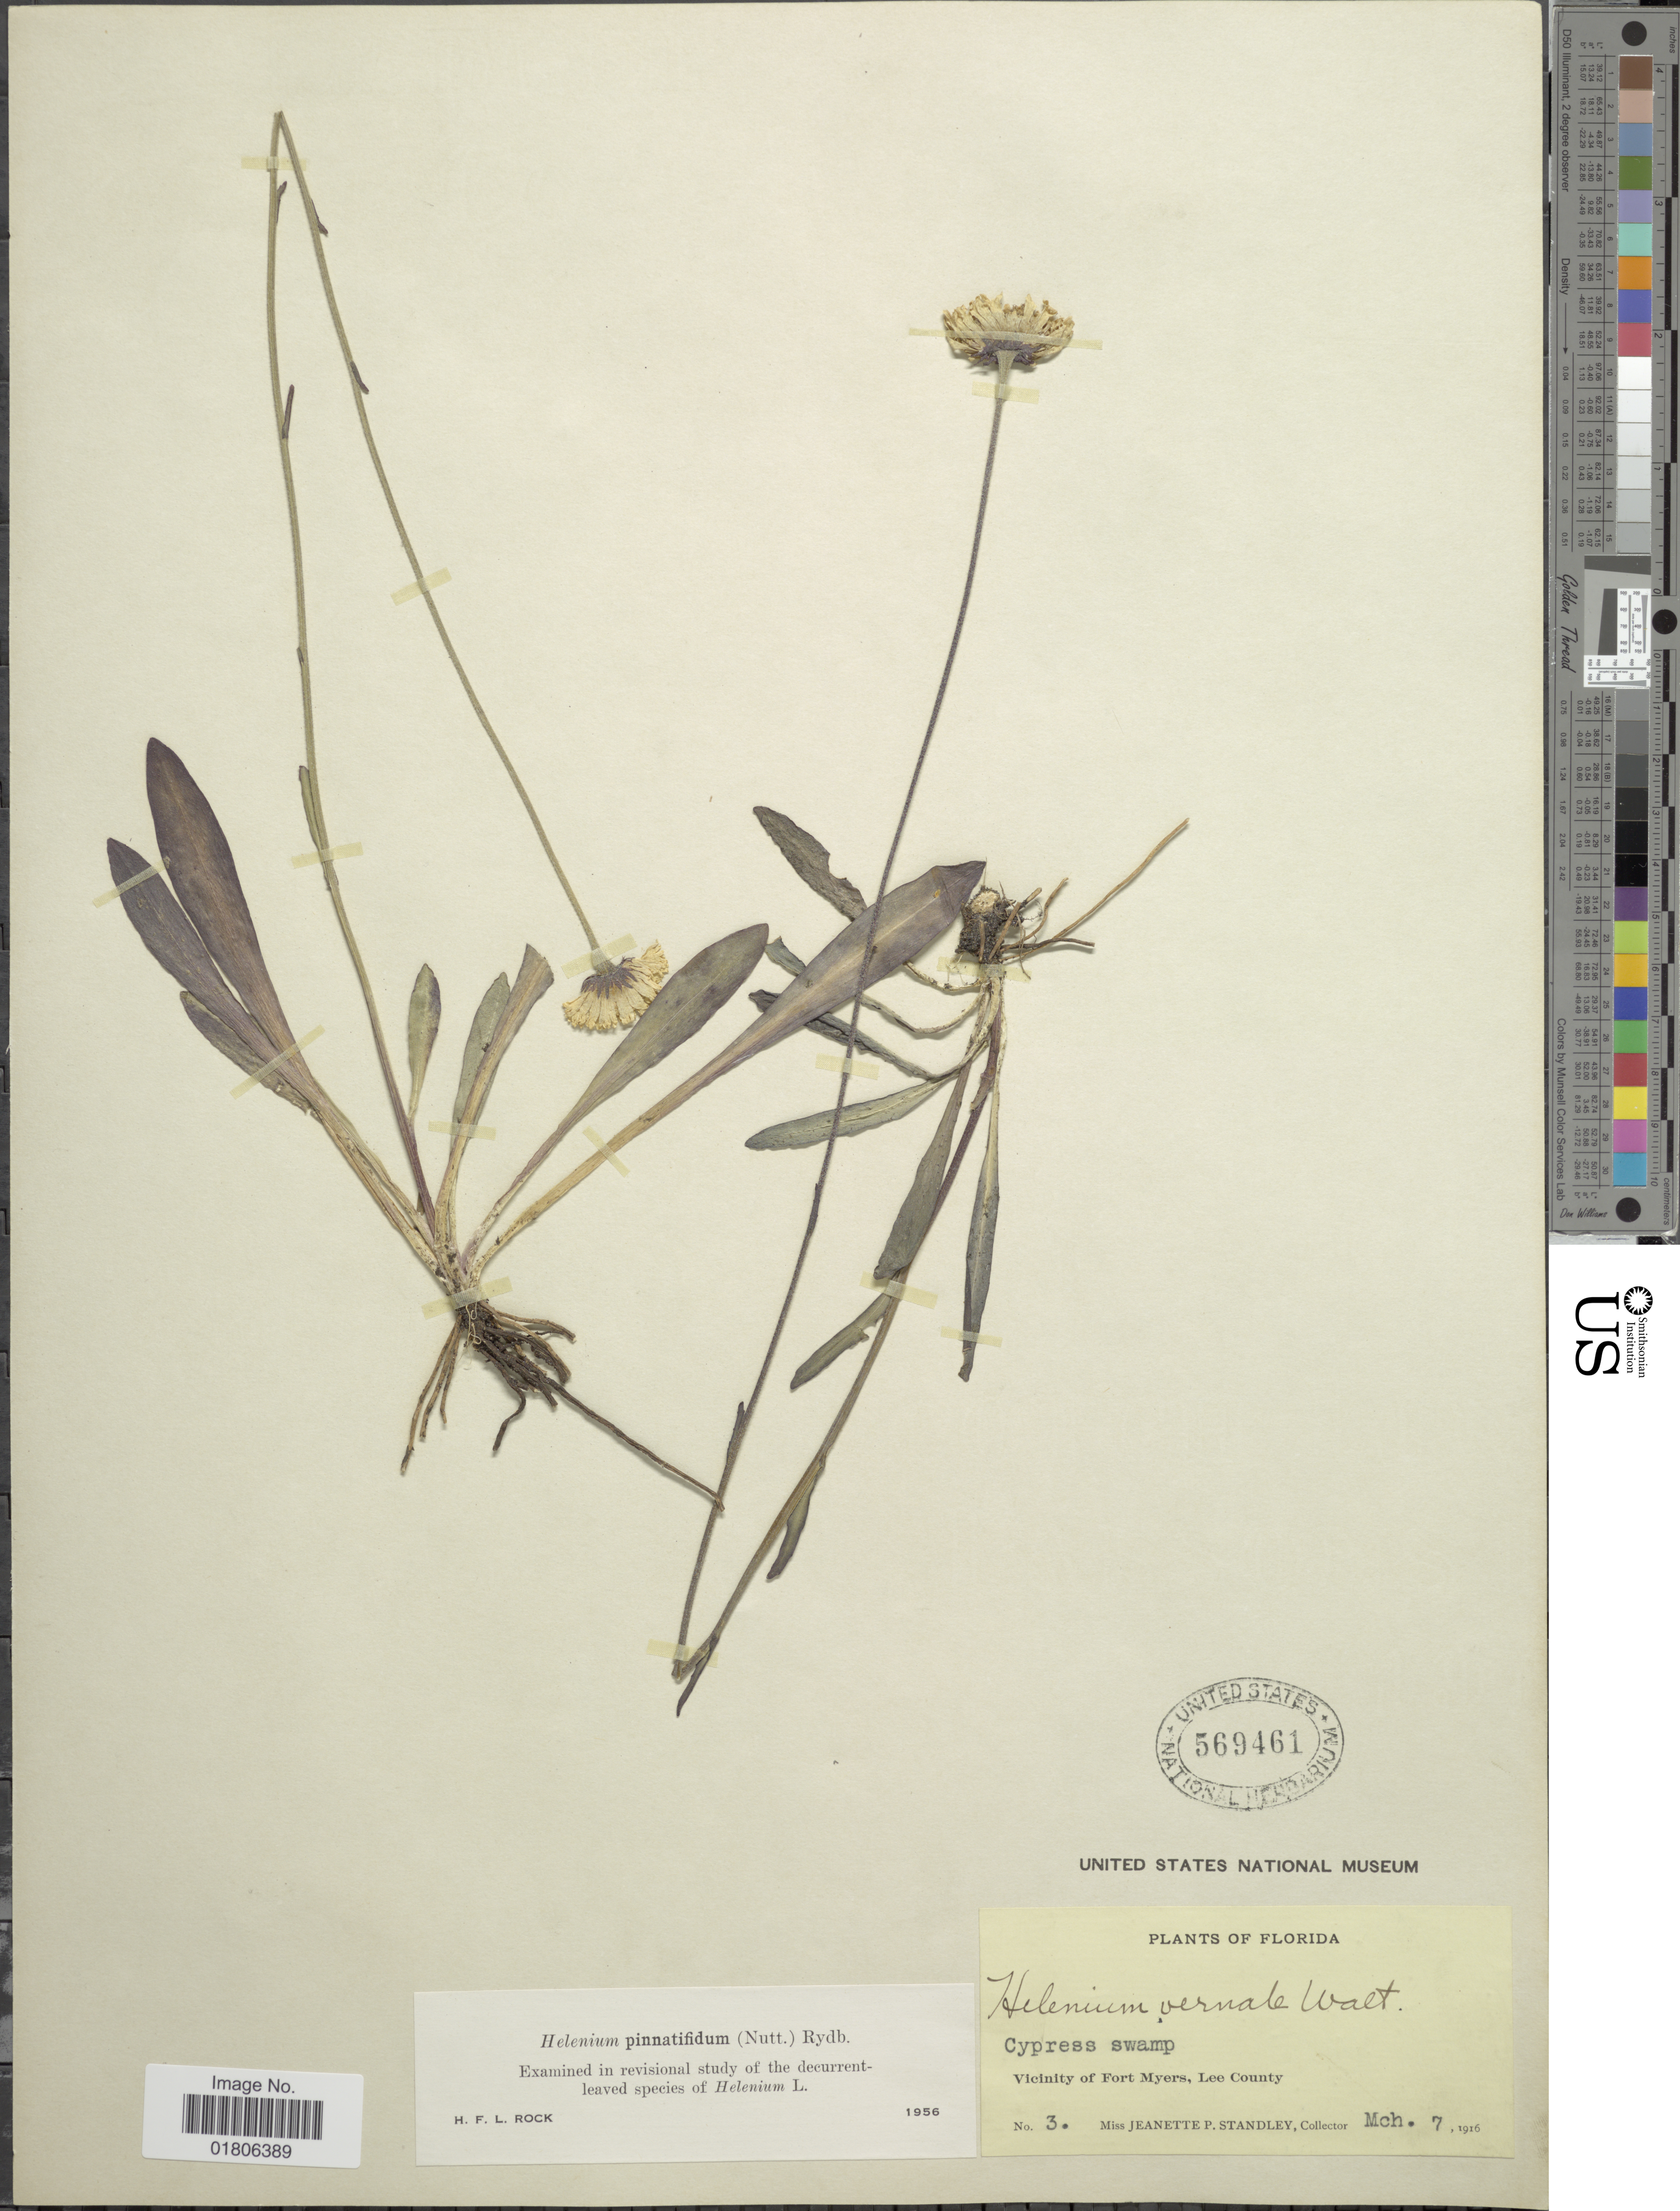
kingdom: Plantae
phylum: Tracheophyta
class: Magnoliopsida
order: Asterales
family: Asteraceae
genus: Helenium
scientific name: Helenium pinnatifidum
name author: (Schwein. ex Nutt.) Rydb.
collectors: P. C. Standley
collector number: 3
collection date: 1916-03-07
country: United States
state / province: Florida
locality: Cypress swamp, Vicinity of Fort Myers, Lee County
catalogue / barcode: US 569461